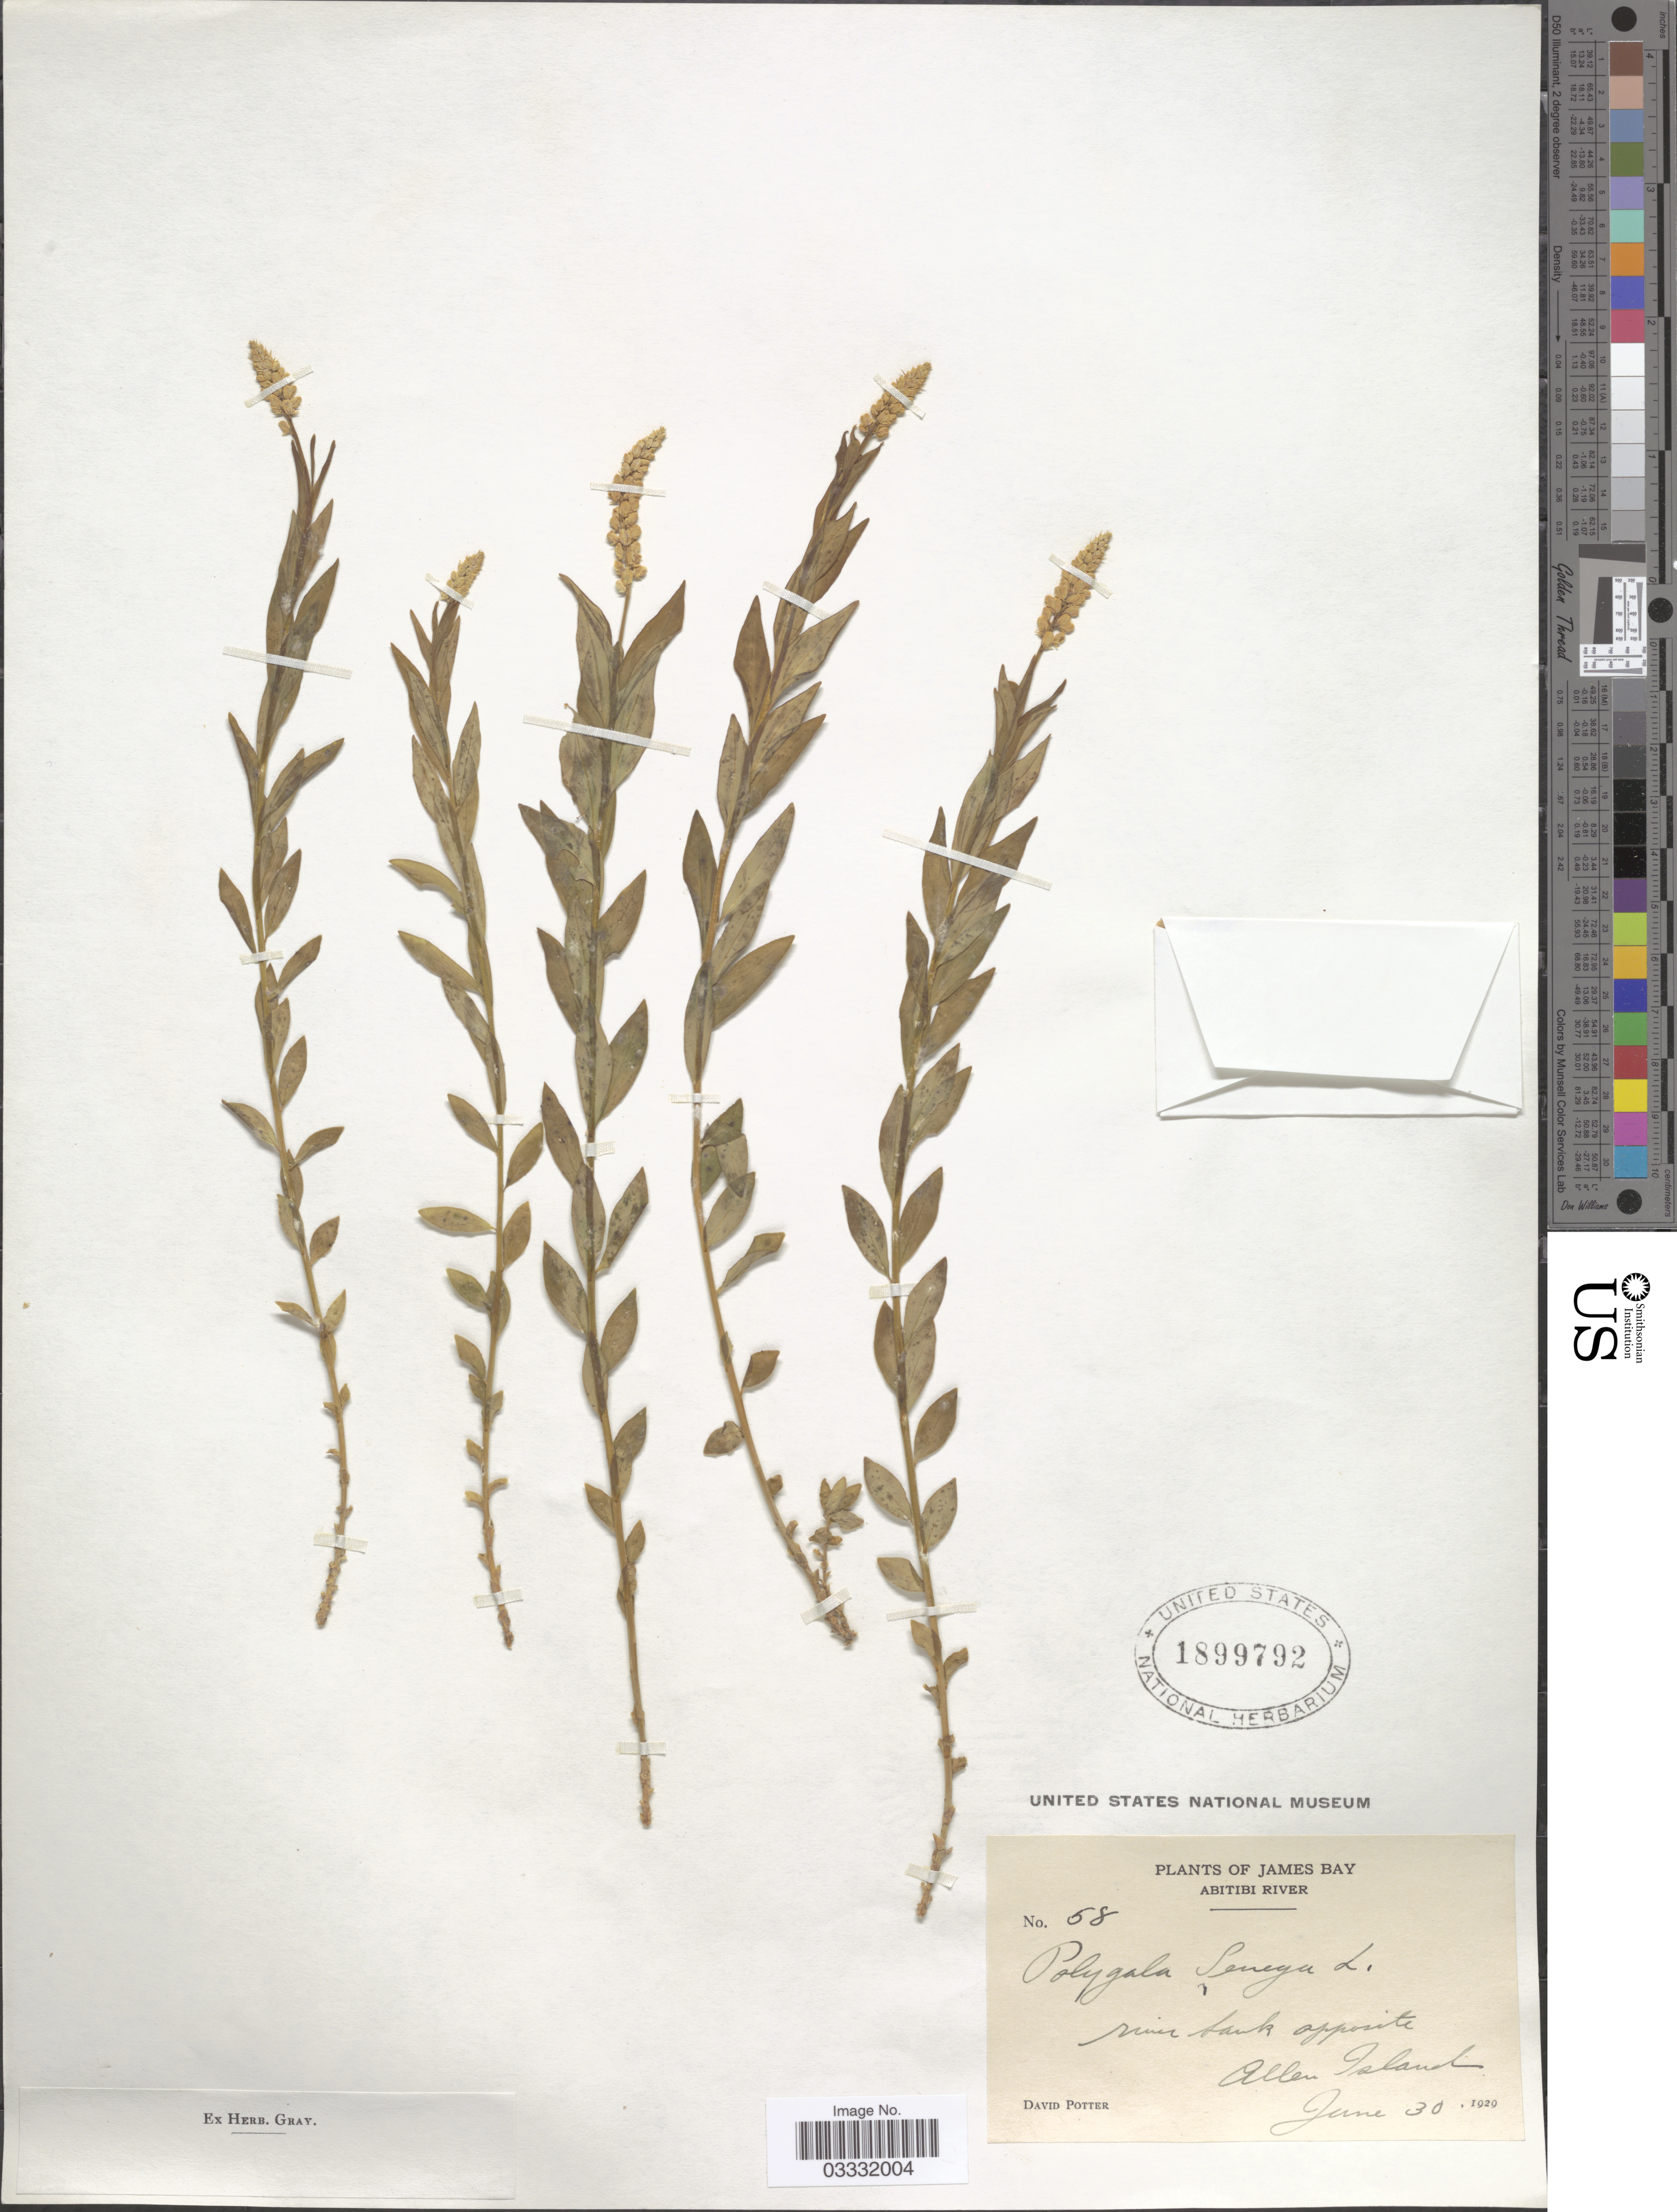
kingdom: Plantae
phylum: Tracheophyta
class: Magnoliopsida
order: Fabales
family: Polygalaceae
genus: Polygala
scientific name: Polygala senega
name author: L.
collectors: D. Potter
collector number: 58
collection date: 1929-06-30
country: Canada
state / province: Ontario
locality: James Bay. Abitibi River. River bank opposite Allen Island.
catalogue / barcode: US 1899792